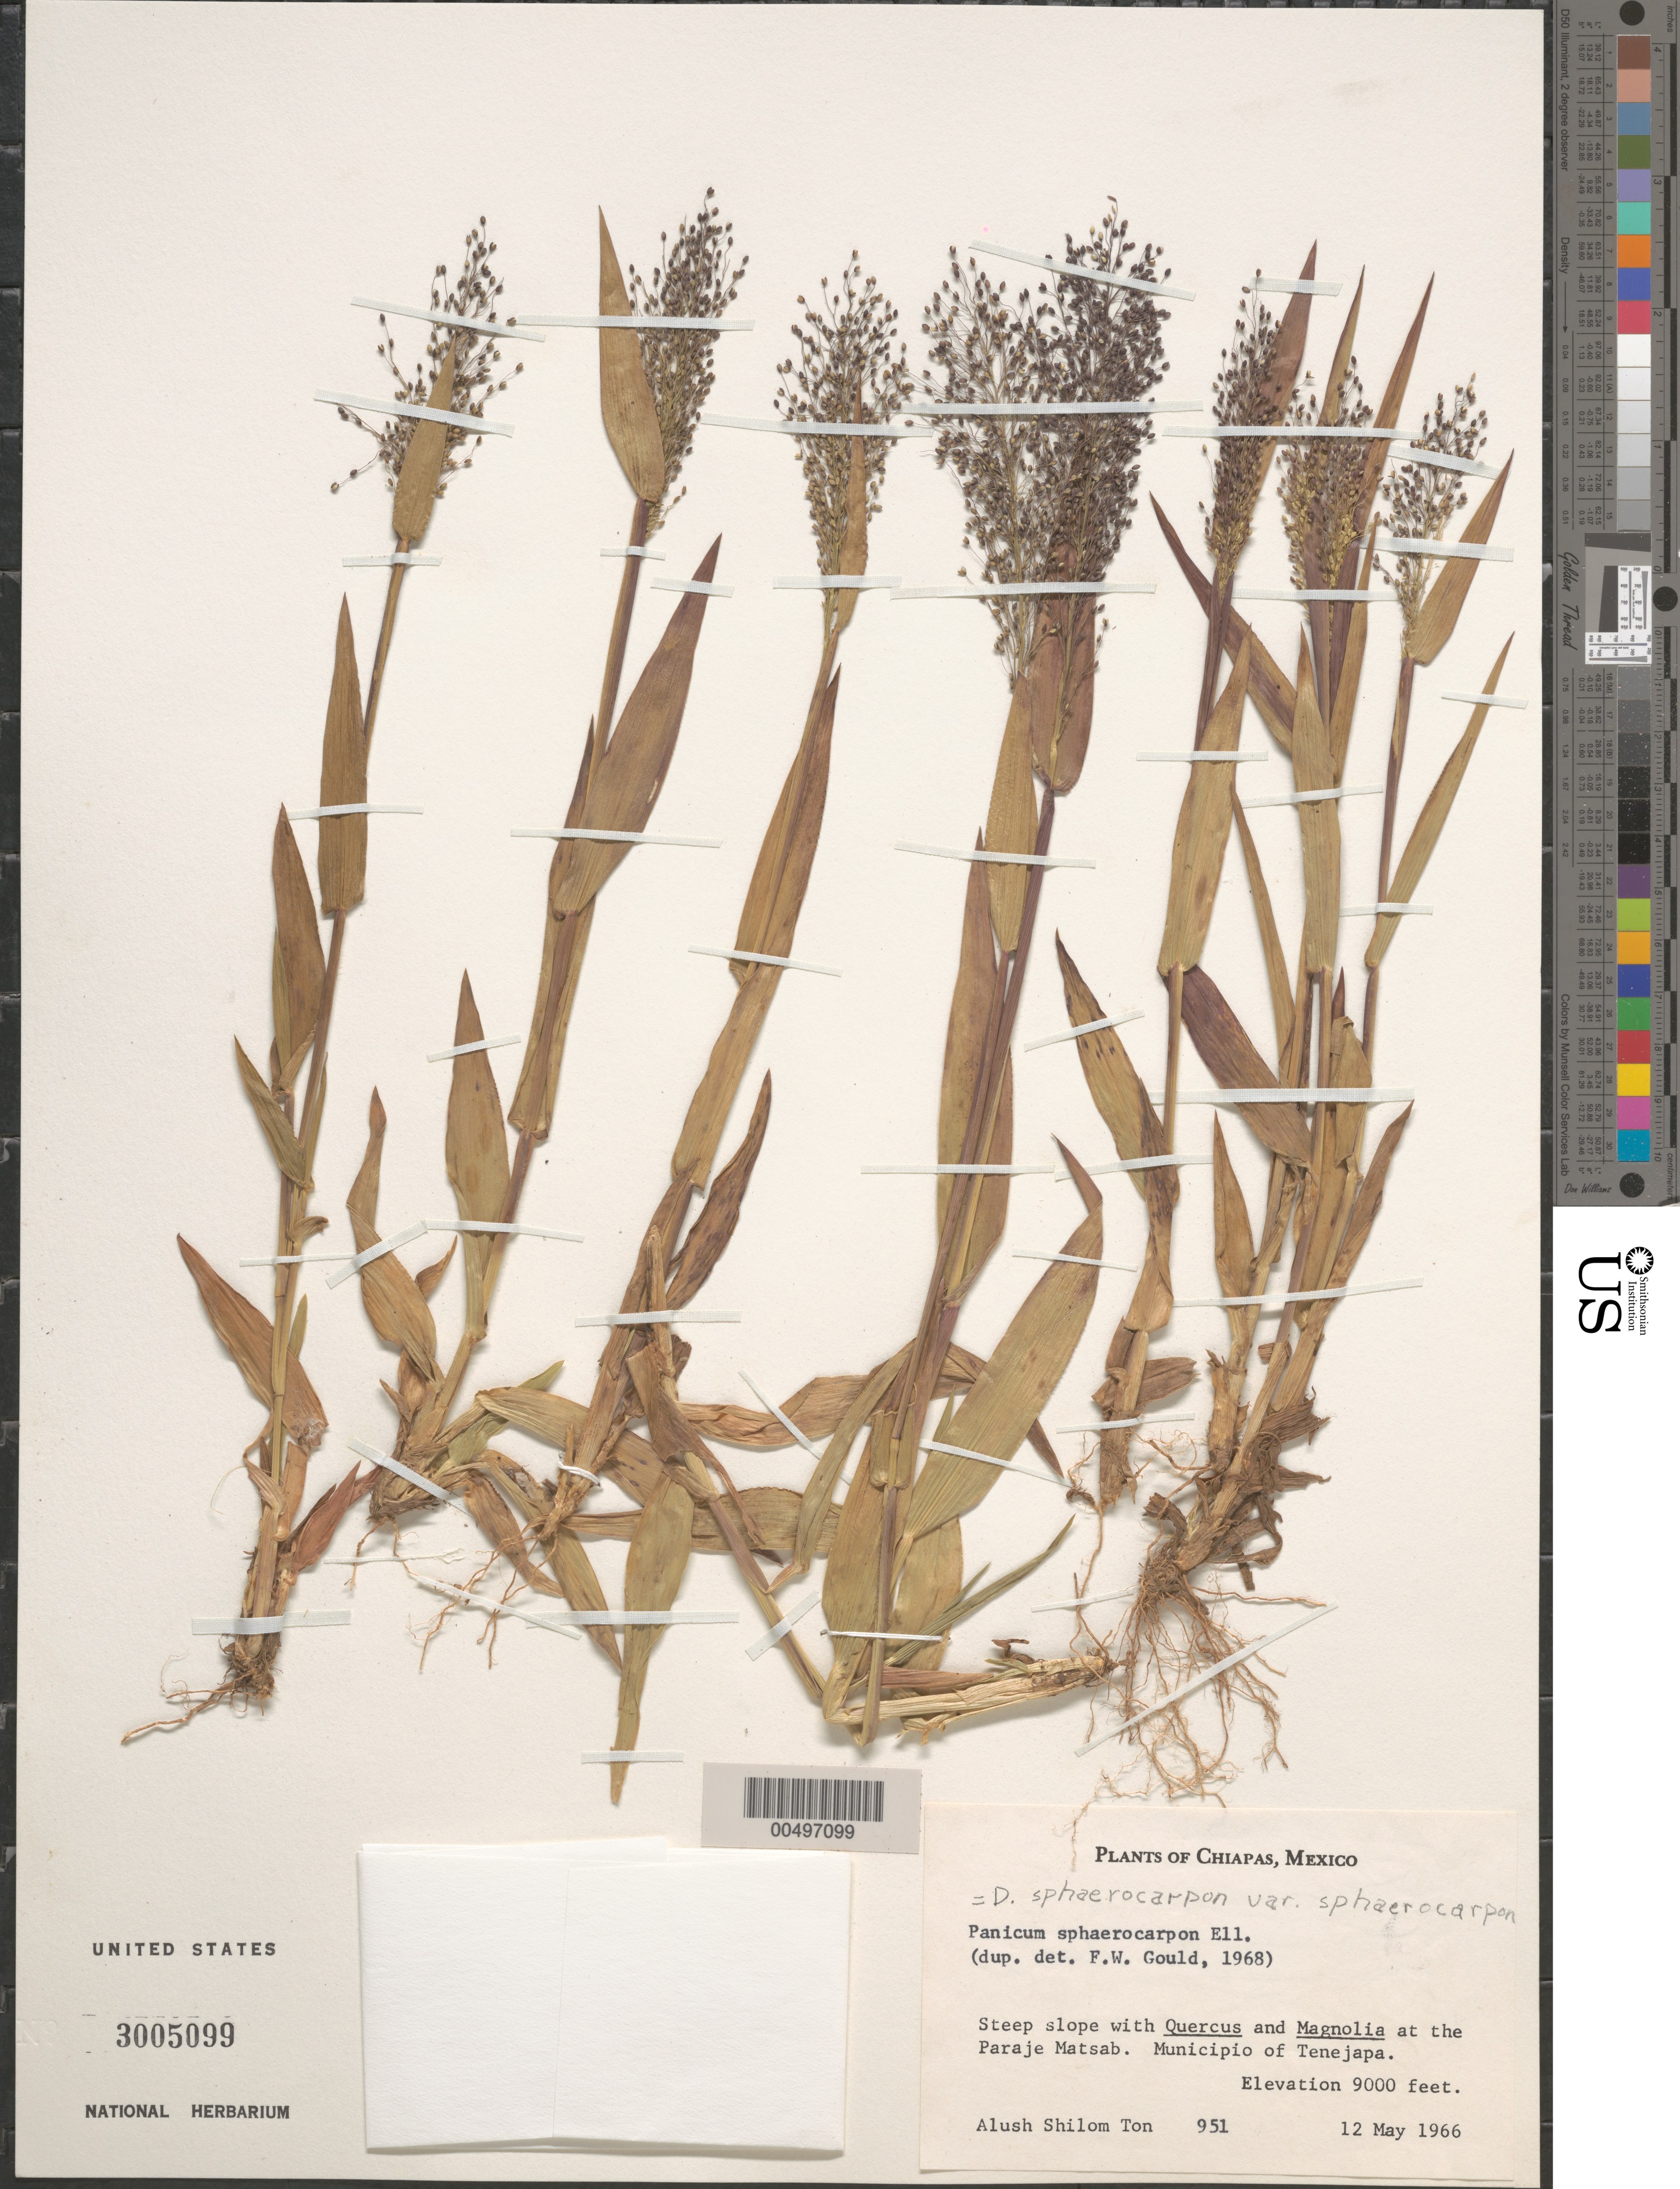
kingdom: Plantae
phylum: Tracheophyta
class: Liliopsida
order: Poales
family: Poaceae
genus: Dichanthelium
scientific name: Dichanthelium sphaerocarpon var. sphaerocarpon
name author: (Elliott) Gould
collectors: A. S. Ton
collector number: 951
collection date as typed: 12 May 1966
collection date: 1966-05-12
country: Mexico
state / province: Chiapas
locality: At the Paraje Matsab, Mun of Tenejapa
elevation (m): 2743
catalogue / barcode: US 3005099